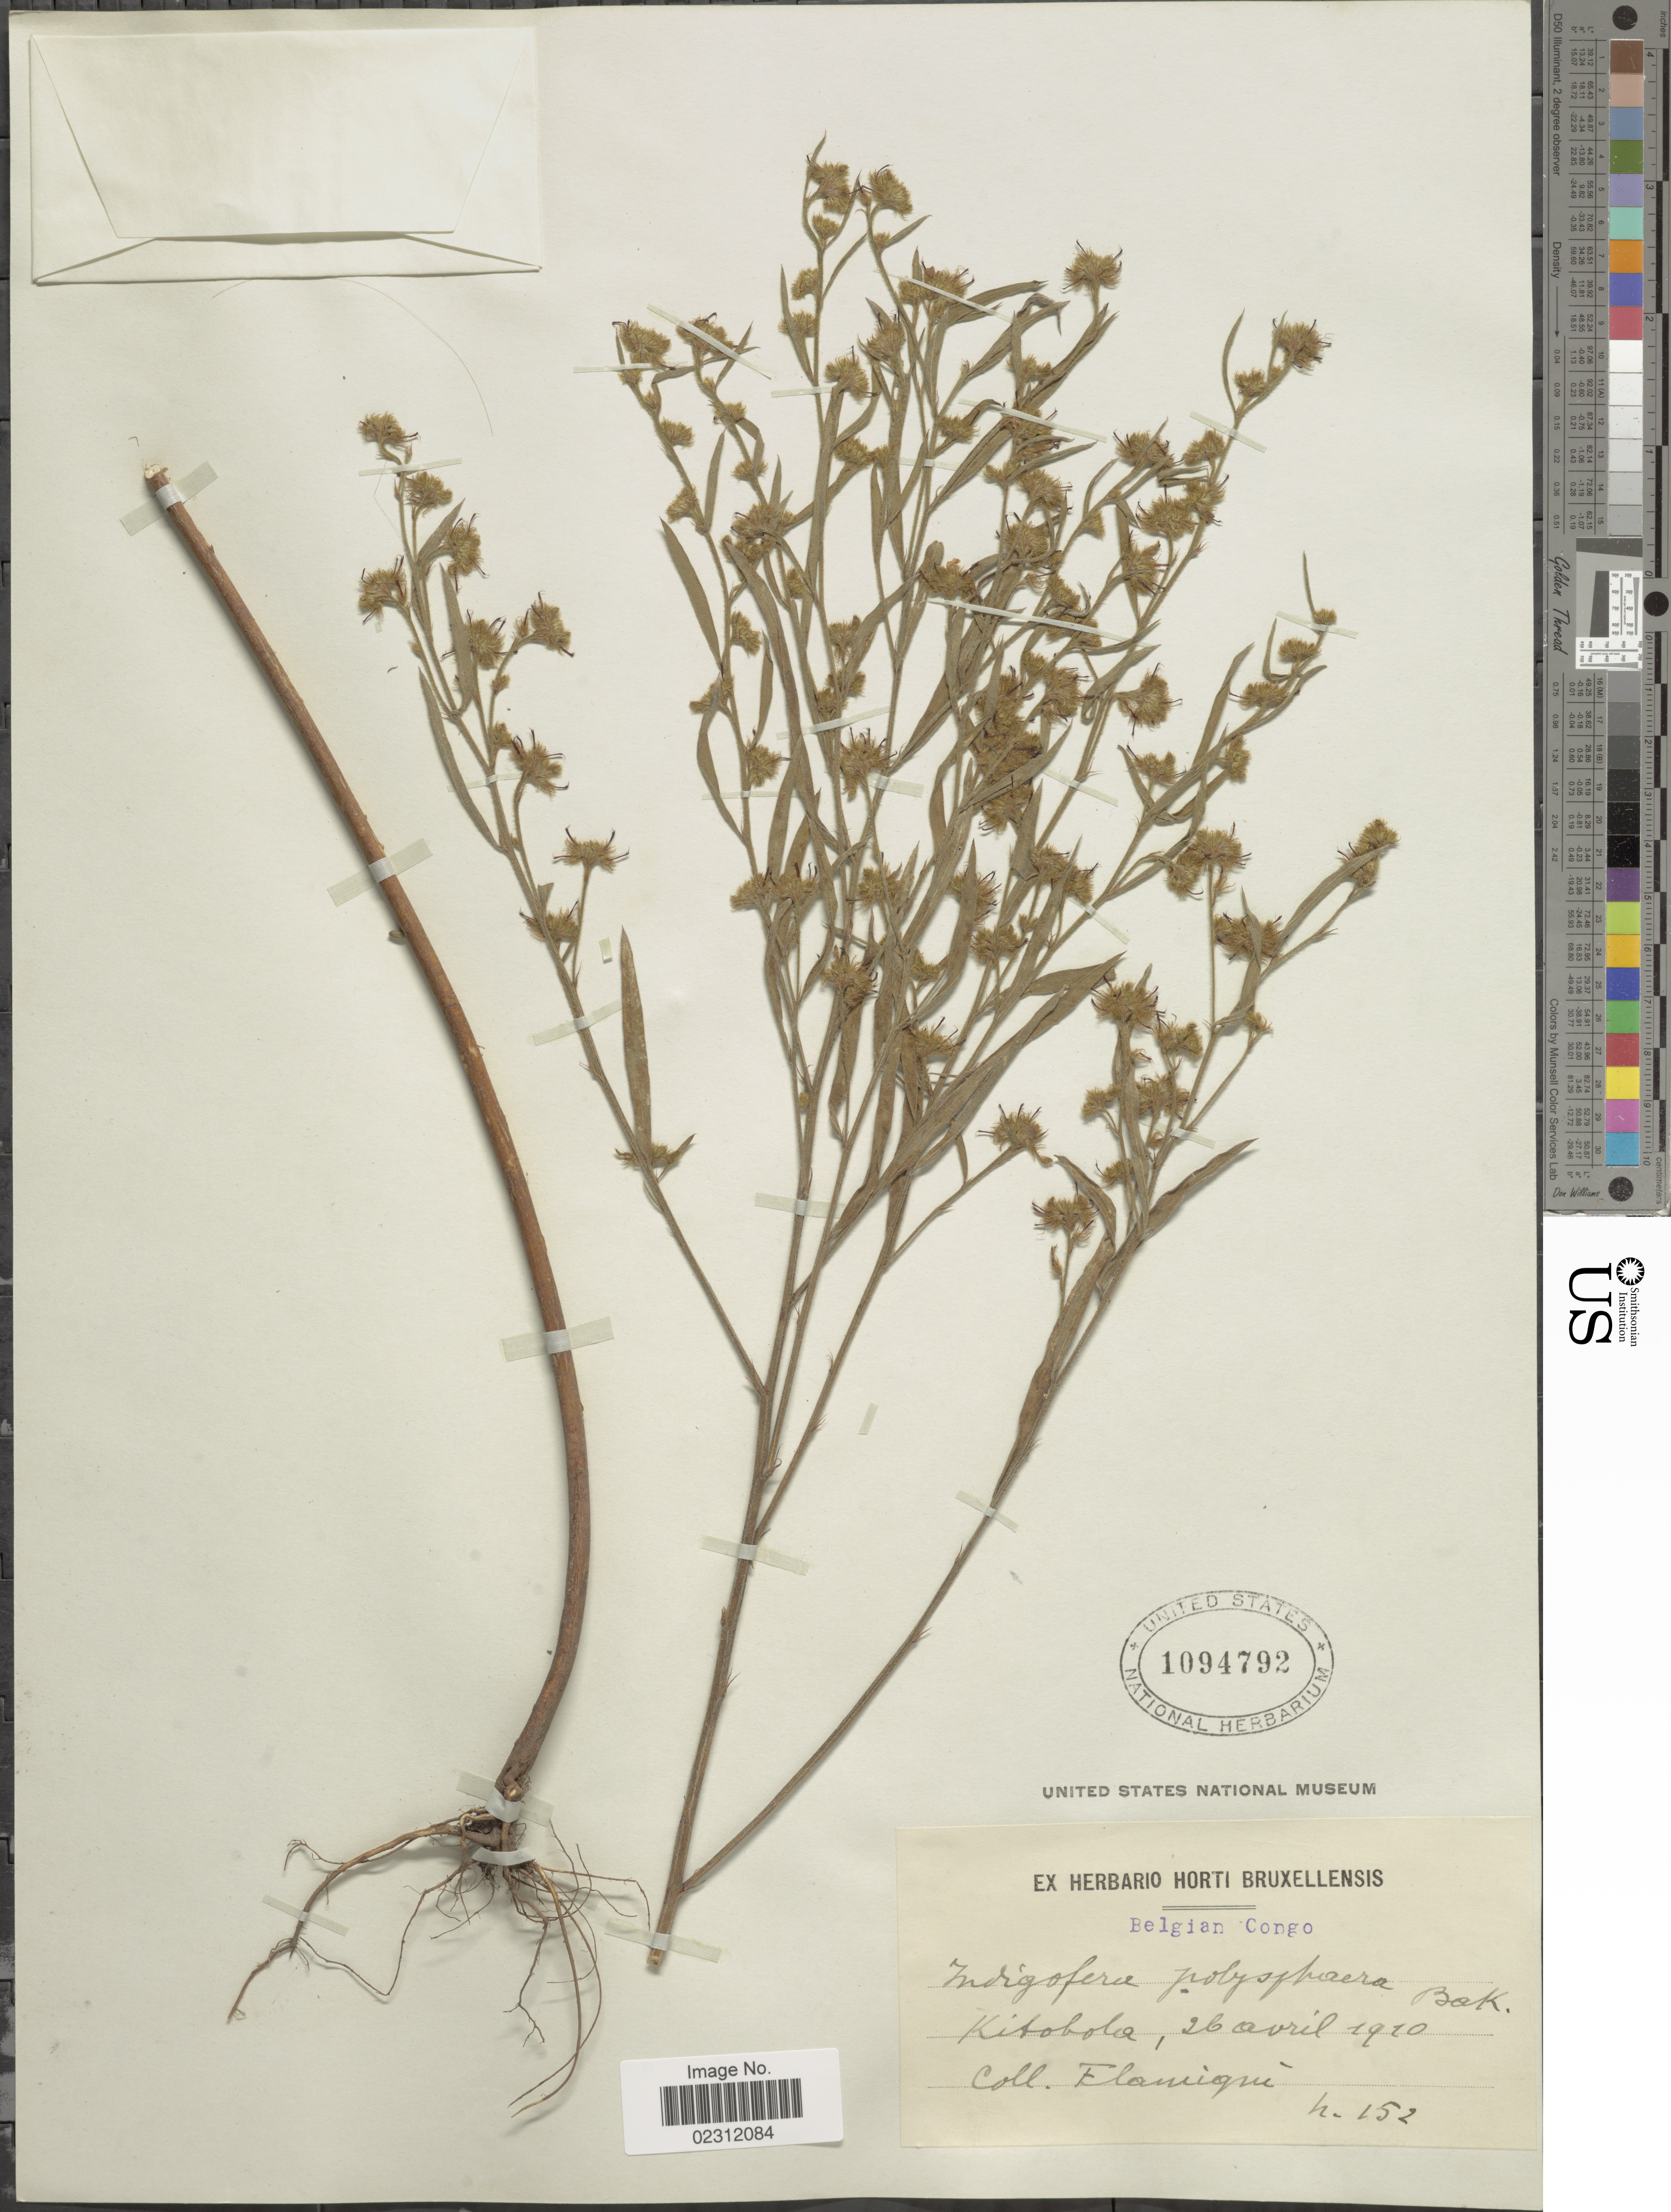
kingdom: Plantae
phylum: Tracheophyta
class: Magnoliopsida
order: Fabales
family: Fabaceae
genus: Indigofera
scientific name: Indigofera polysphaera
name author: Baker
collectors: -. Flamingni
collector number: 152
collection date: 1910-04-26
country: Congo, Democratic Republic of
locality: Belgian Congo, Kitobola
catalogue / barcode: US 1094792